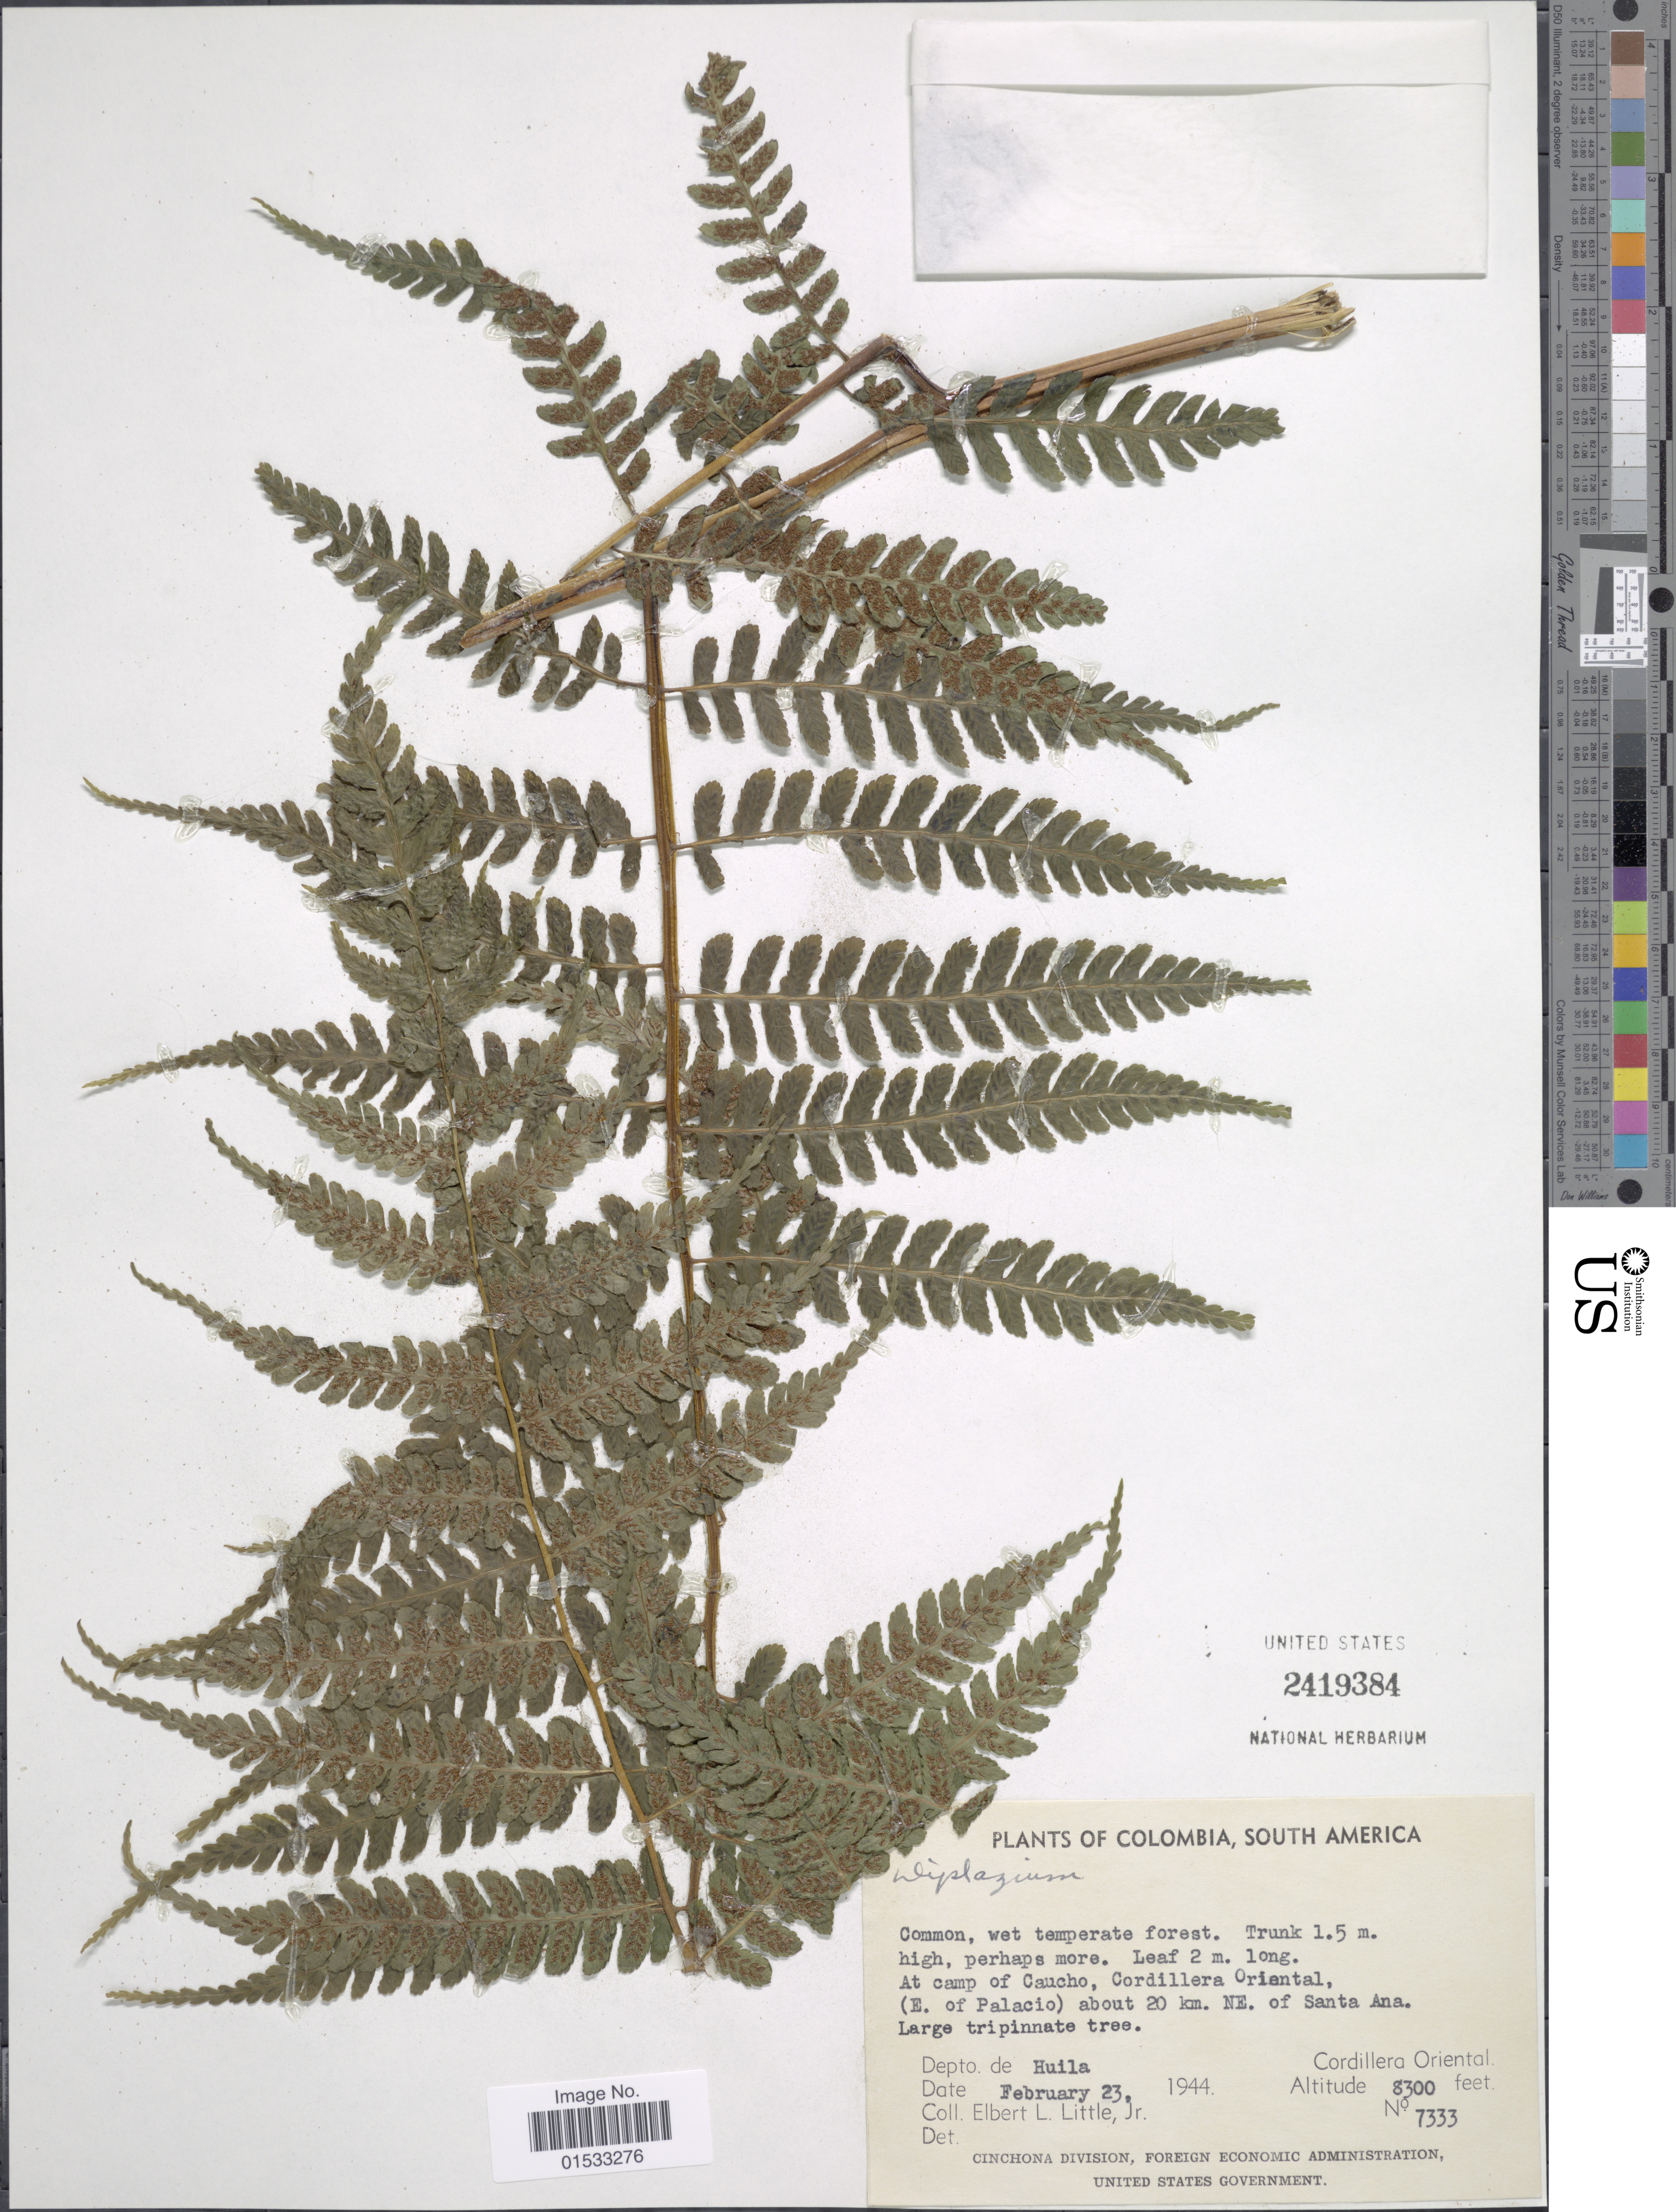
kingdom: Plantae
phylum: Tracheophyta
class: Polypodiopsida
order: Polypodiales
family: Athyriaceae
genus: Diplazium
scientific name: Diplazium sp.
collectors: E. L. Little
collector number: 7333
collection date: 1944-02-23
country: Colombia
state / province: Huila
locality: South America, at camp of Caucho, Cordillera Oriental, (E. of Palacio) about 20 km. NE. of Santa Ana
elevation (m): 2530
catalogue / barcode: US 2419384